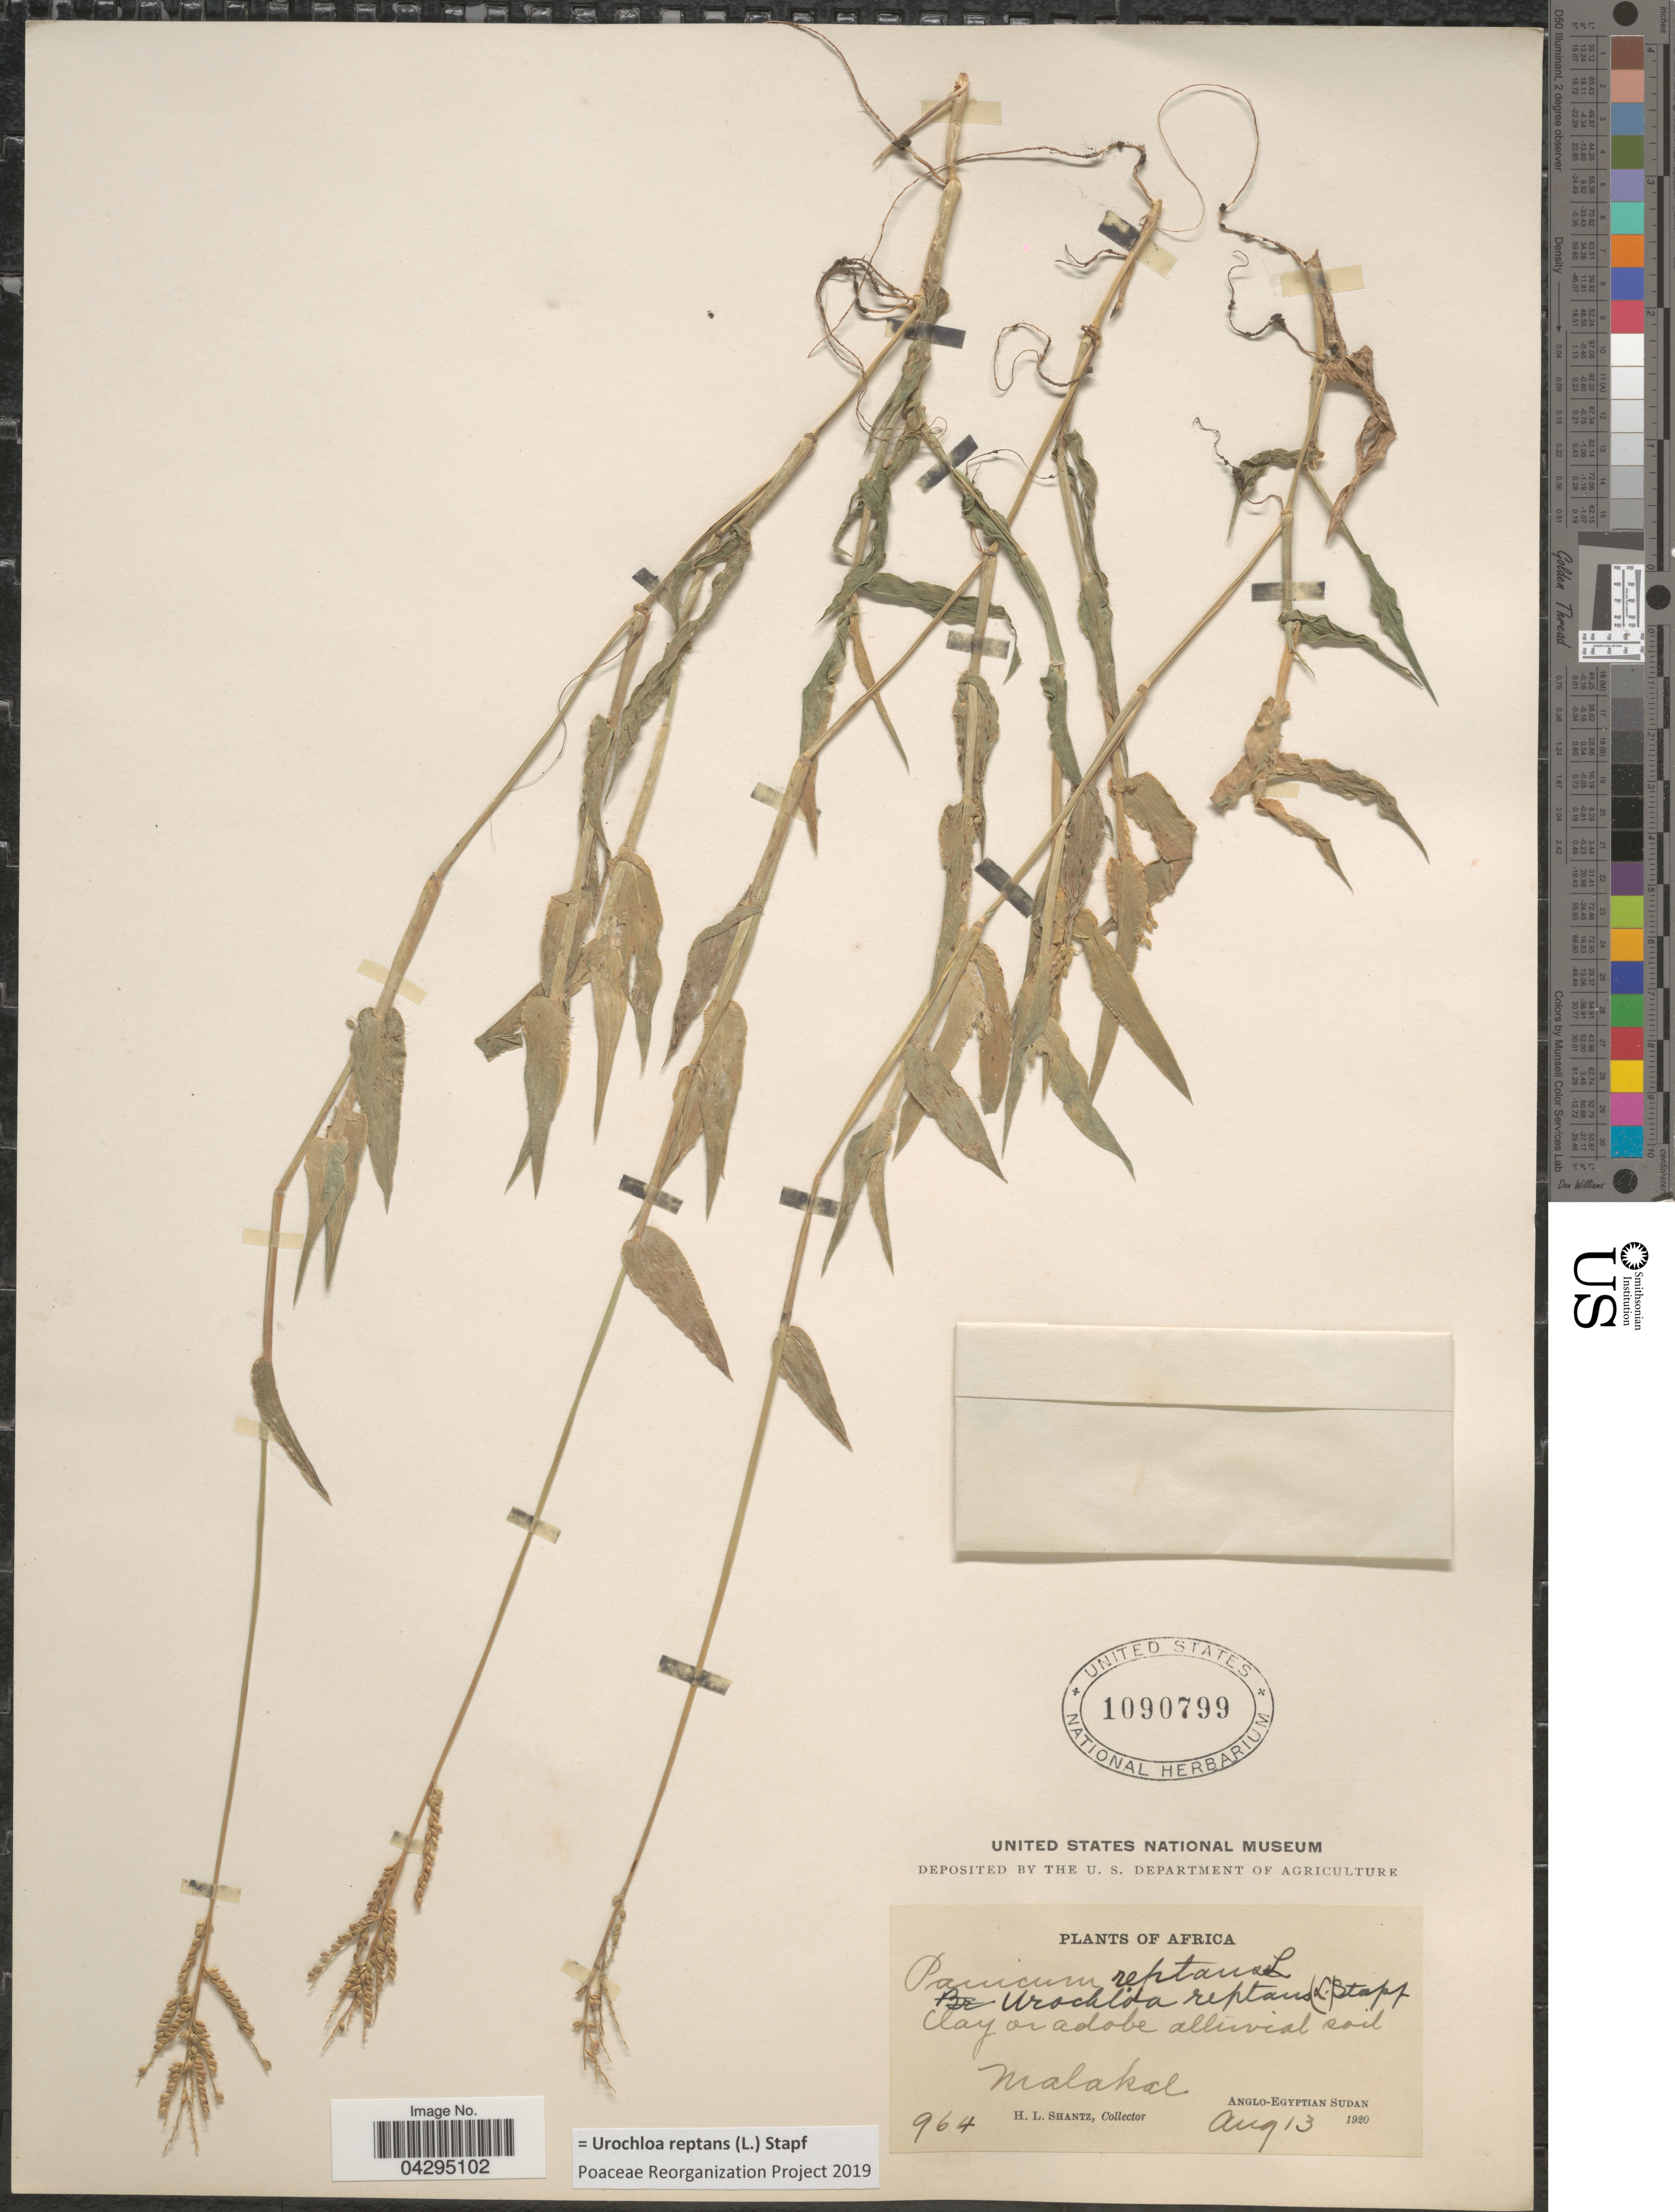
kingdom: Plantae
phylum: Tracheophyta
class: Liliopsida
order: Poales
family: Poaceae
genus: Urochloa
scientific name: Urochloa reptans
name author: (L.) Stapf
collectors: H. Shantz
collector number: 964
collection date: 1920-08-13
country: Sudan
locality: Malakal. Anglo-Egyptian Sudan.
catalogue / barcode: US 1090799